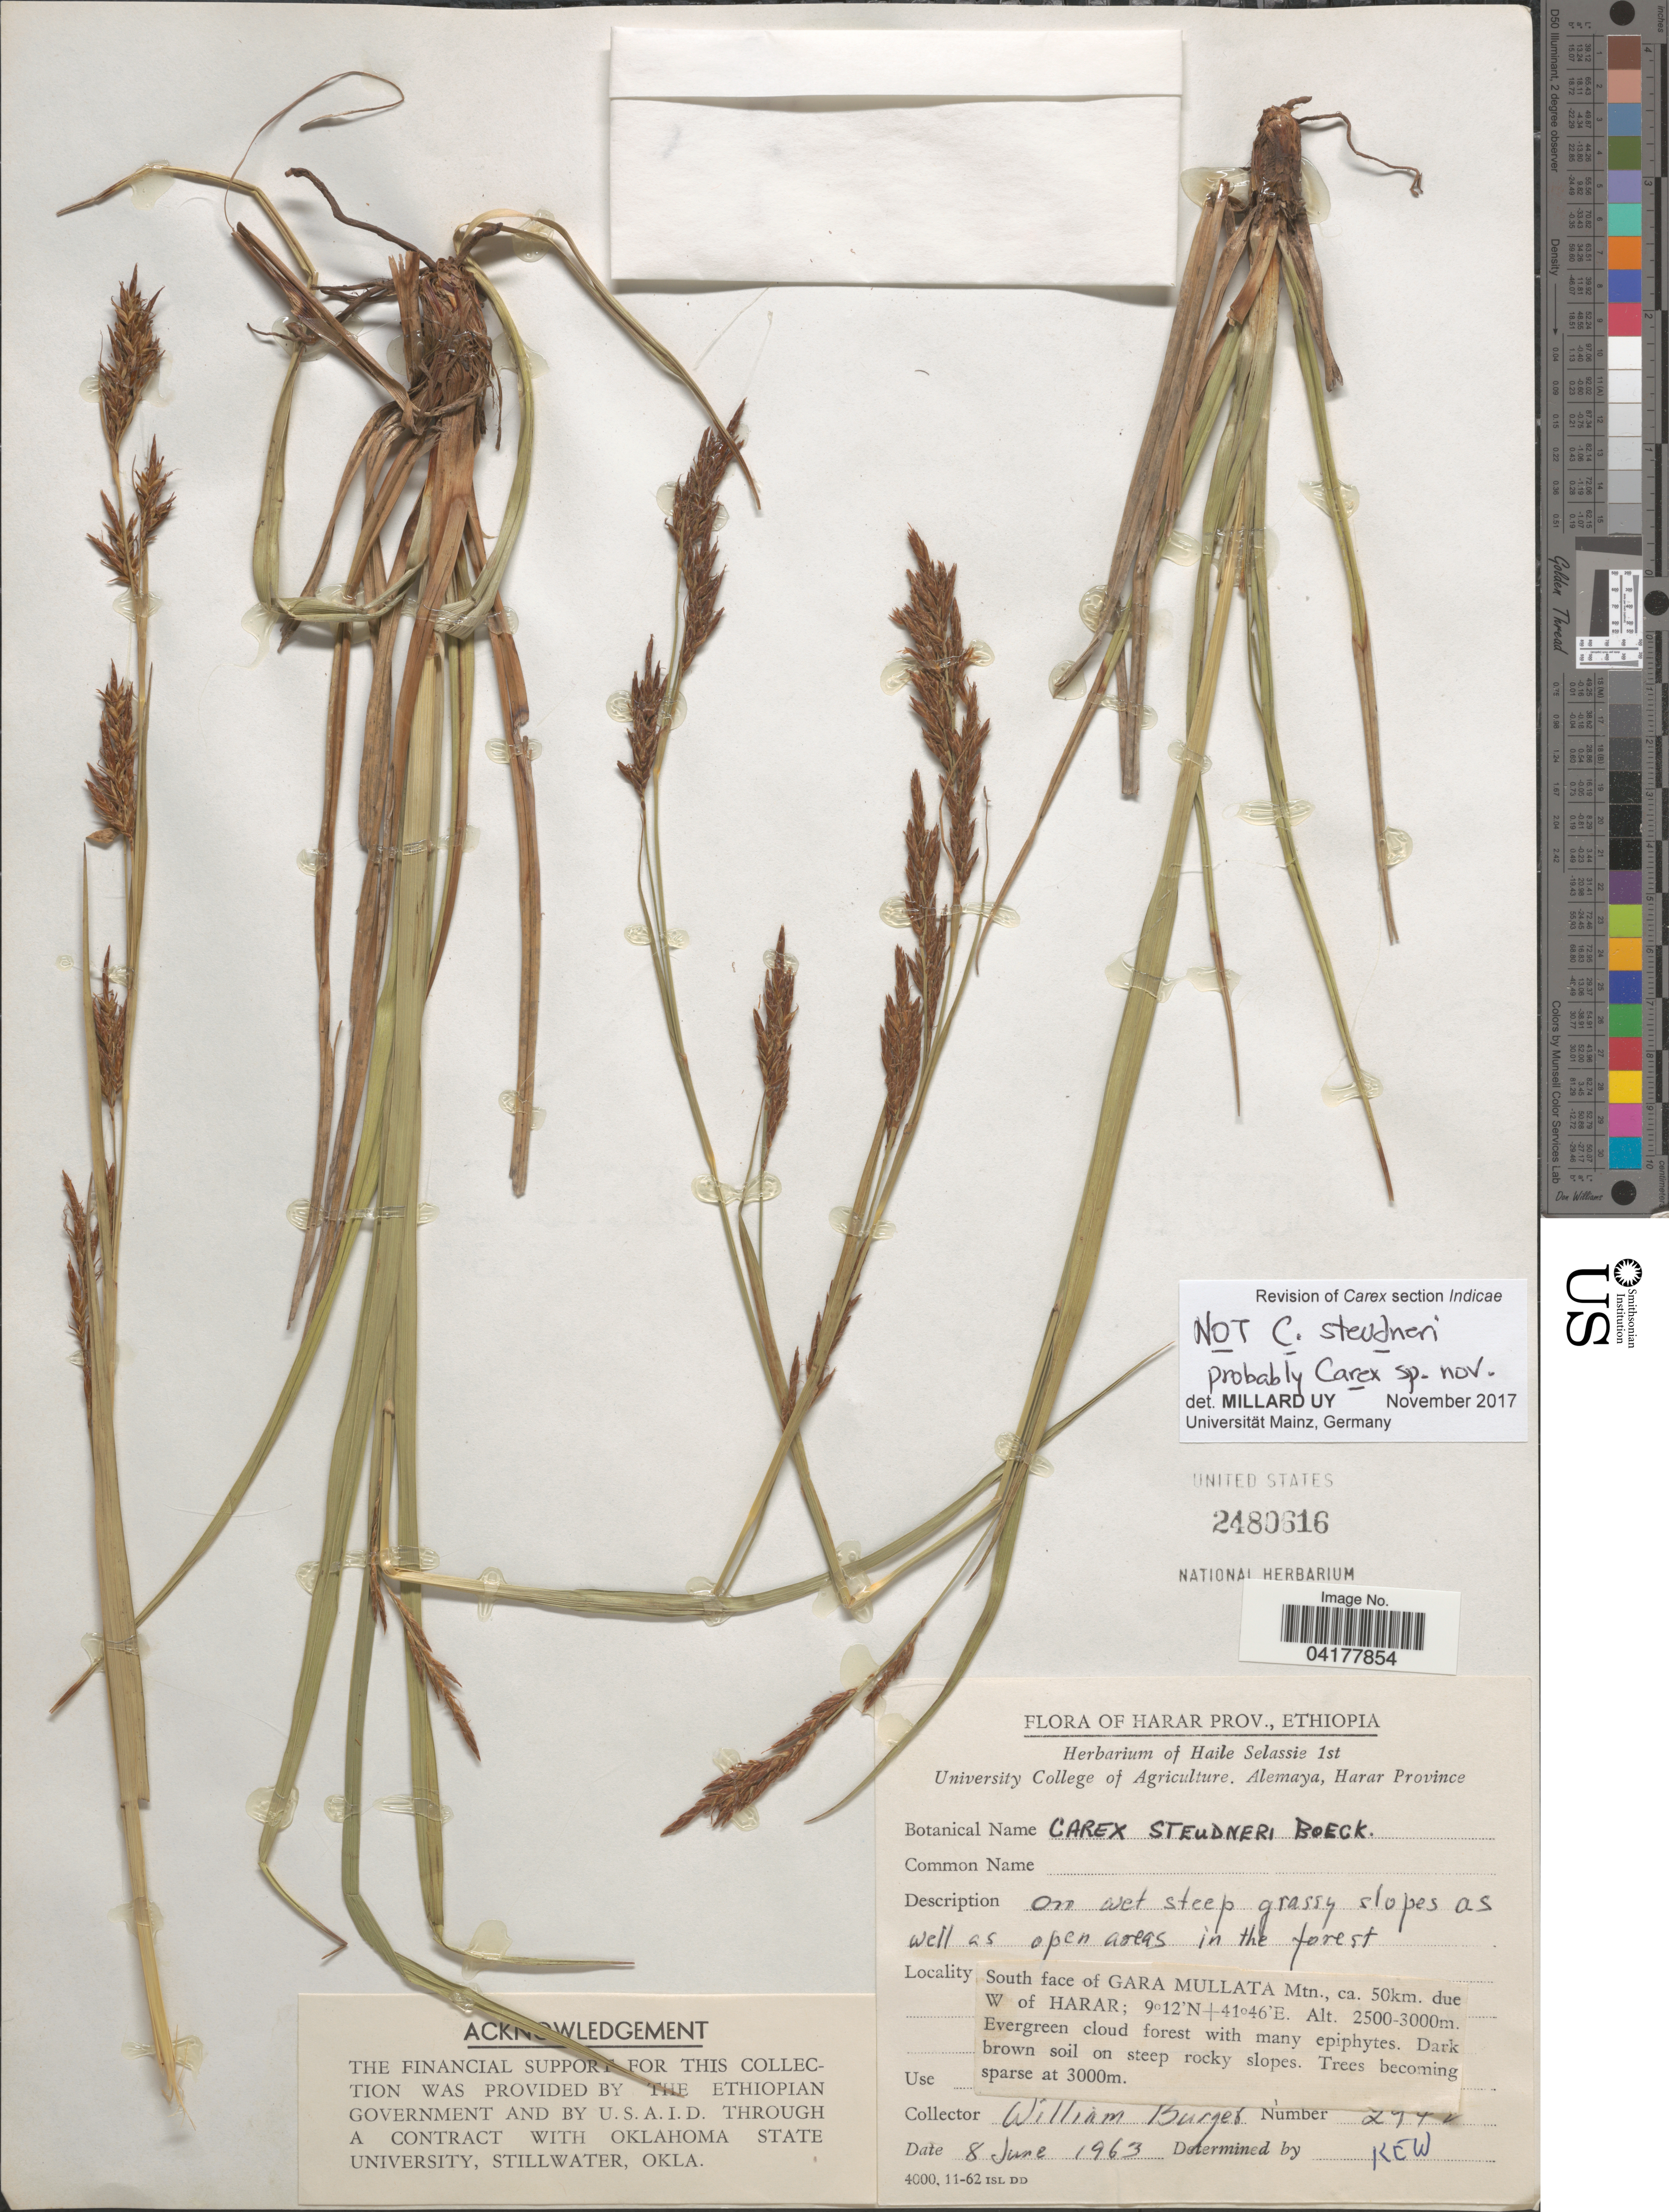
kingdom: Plantae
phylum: Tracheophyta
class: Liliopsida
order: Poales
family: Cyperaceae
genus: Carex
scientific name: Carex sp.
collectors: W. Burger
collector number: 2!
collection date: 1963-06-08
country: Ethiopia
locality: Harar Prov. South face of Gara Mullata Mtn., ca. 50km. due W of Harar.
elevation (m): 2500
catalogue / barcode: US 2480616